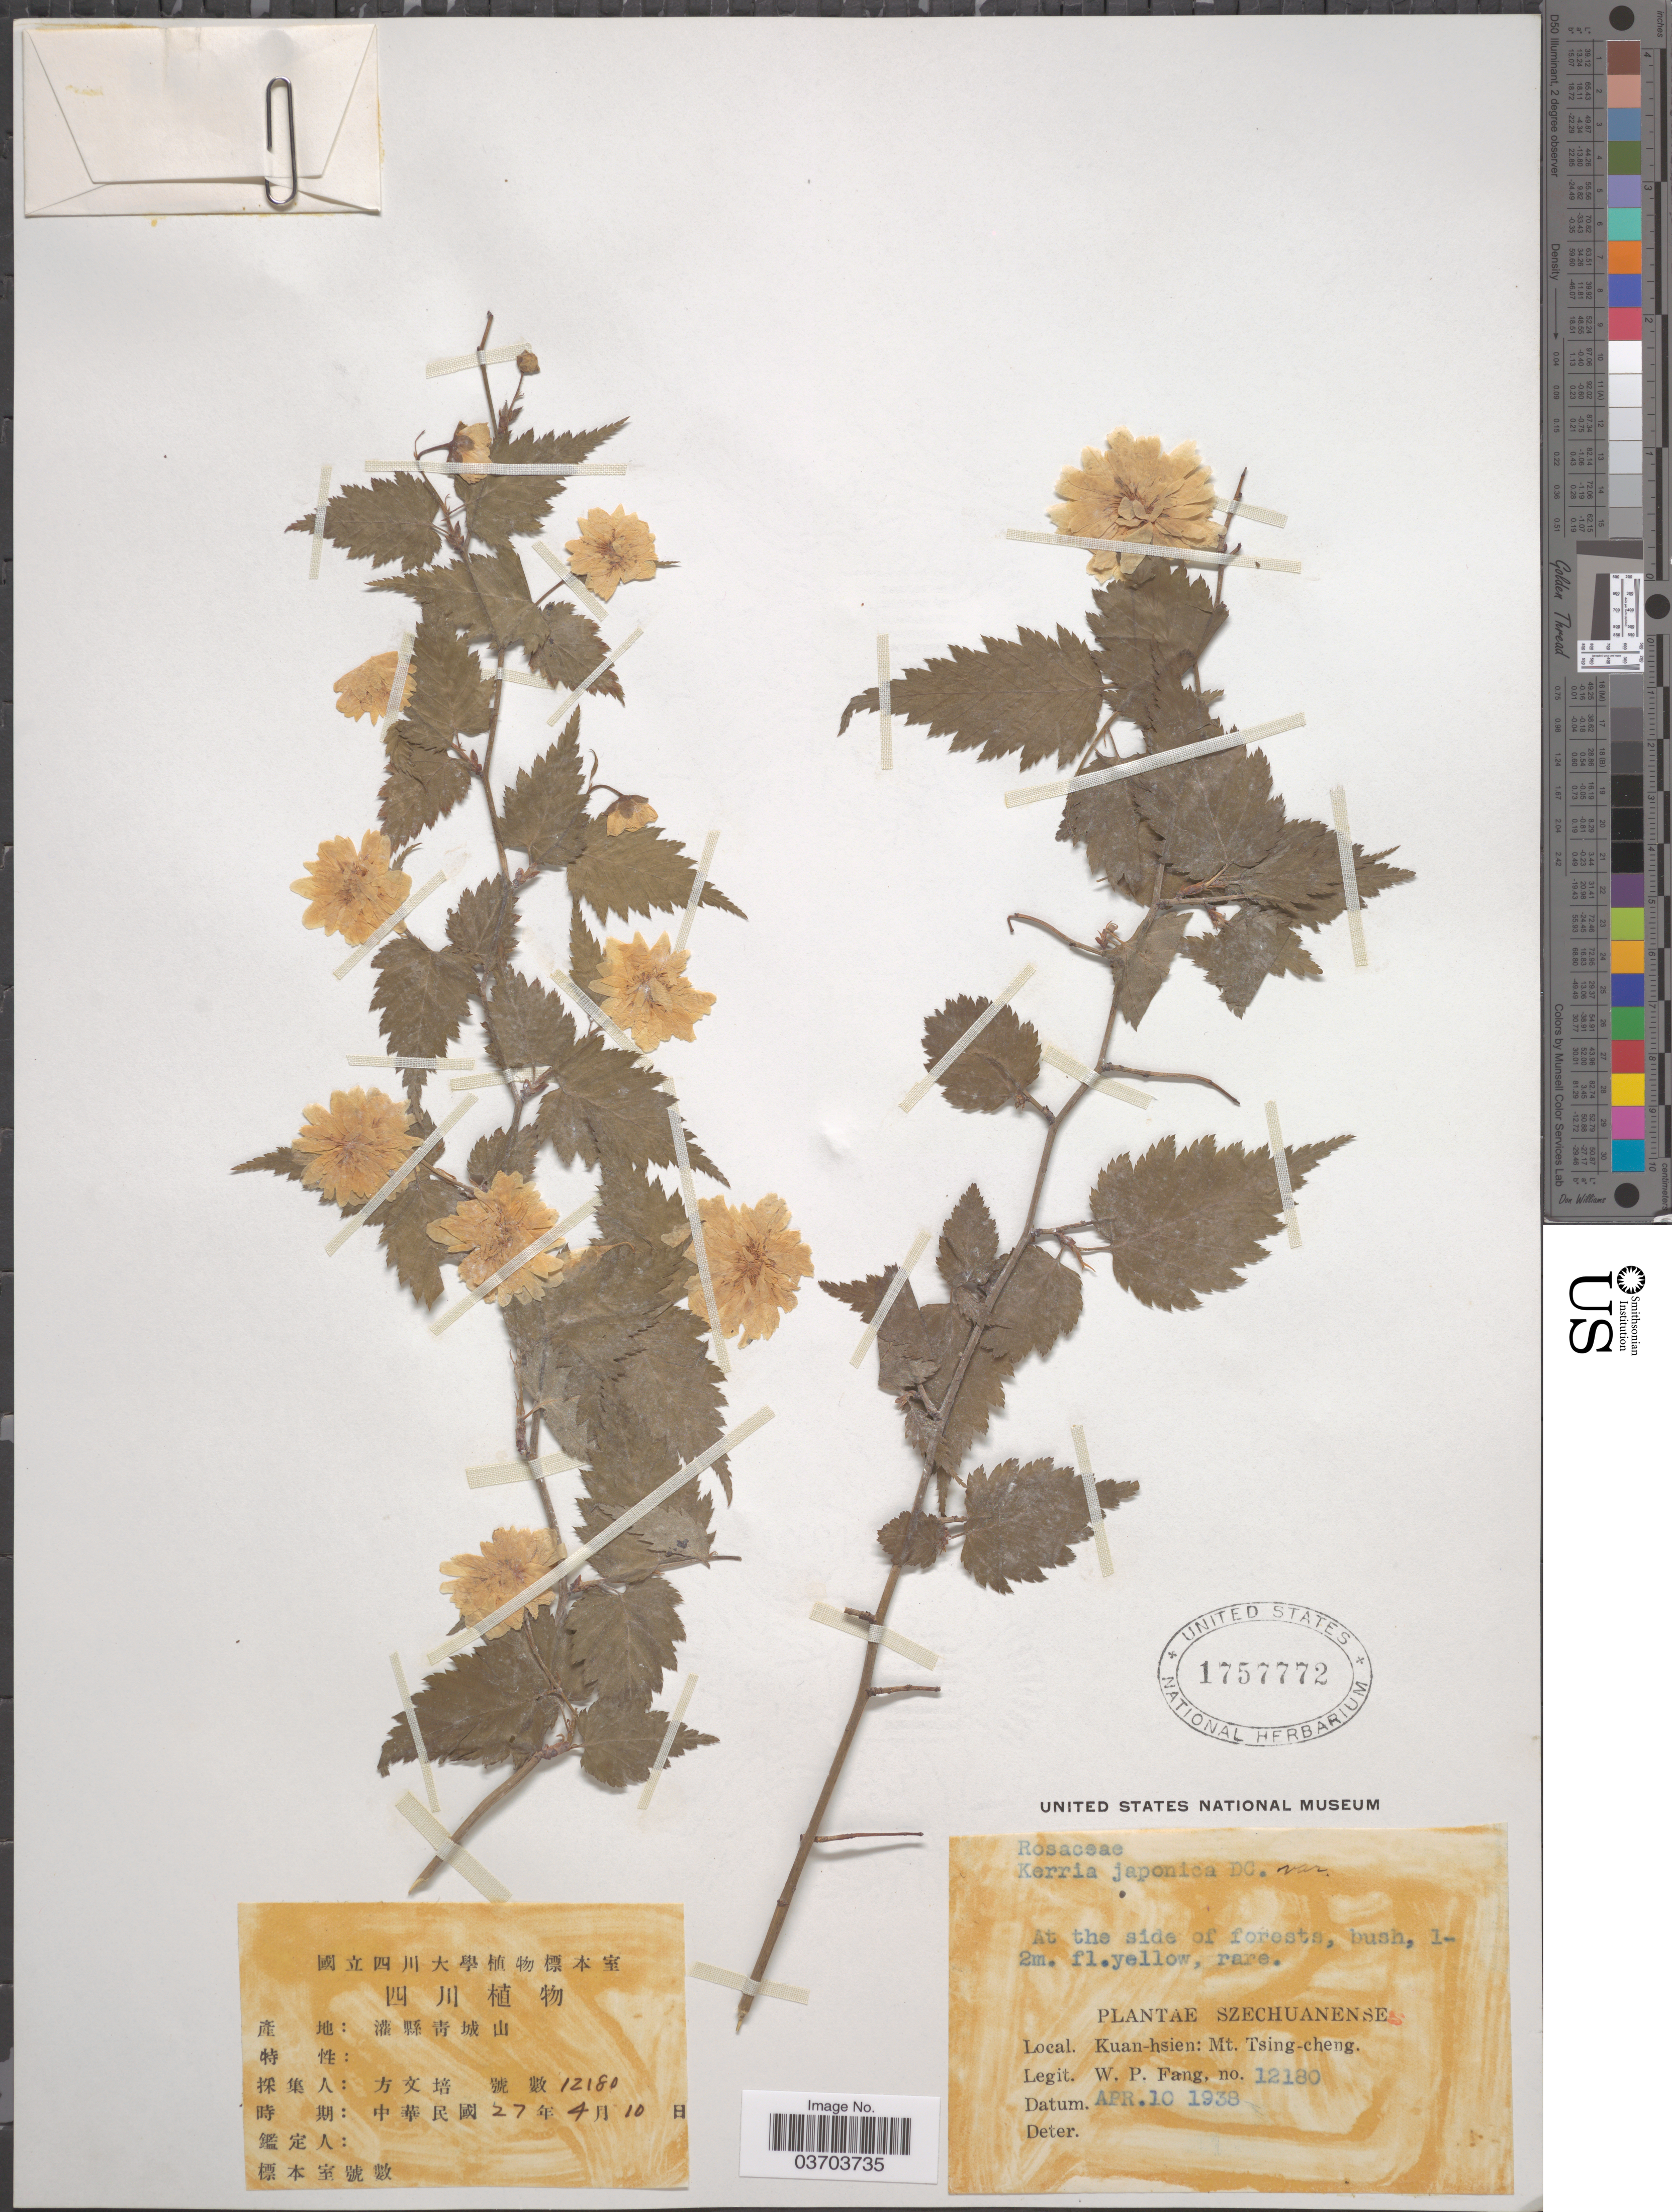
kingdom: Plantae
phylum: Tracheophyta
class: Magnoliopsida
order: Rosales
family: Rosaceae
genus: Kerria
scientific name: Kerria japonica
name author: (L.) DC.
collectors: W. P. Fang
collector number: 12180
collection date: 1938-04-10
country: China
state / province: Sichuan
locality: Szechuanense. Kuan-hsien: Mt. Tsing-cheng.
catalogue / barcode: US 1757772